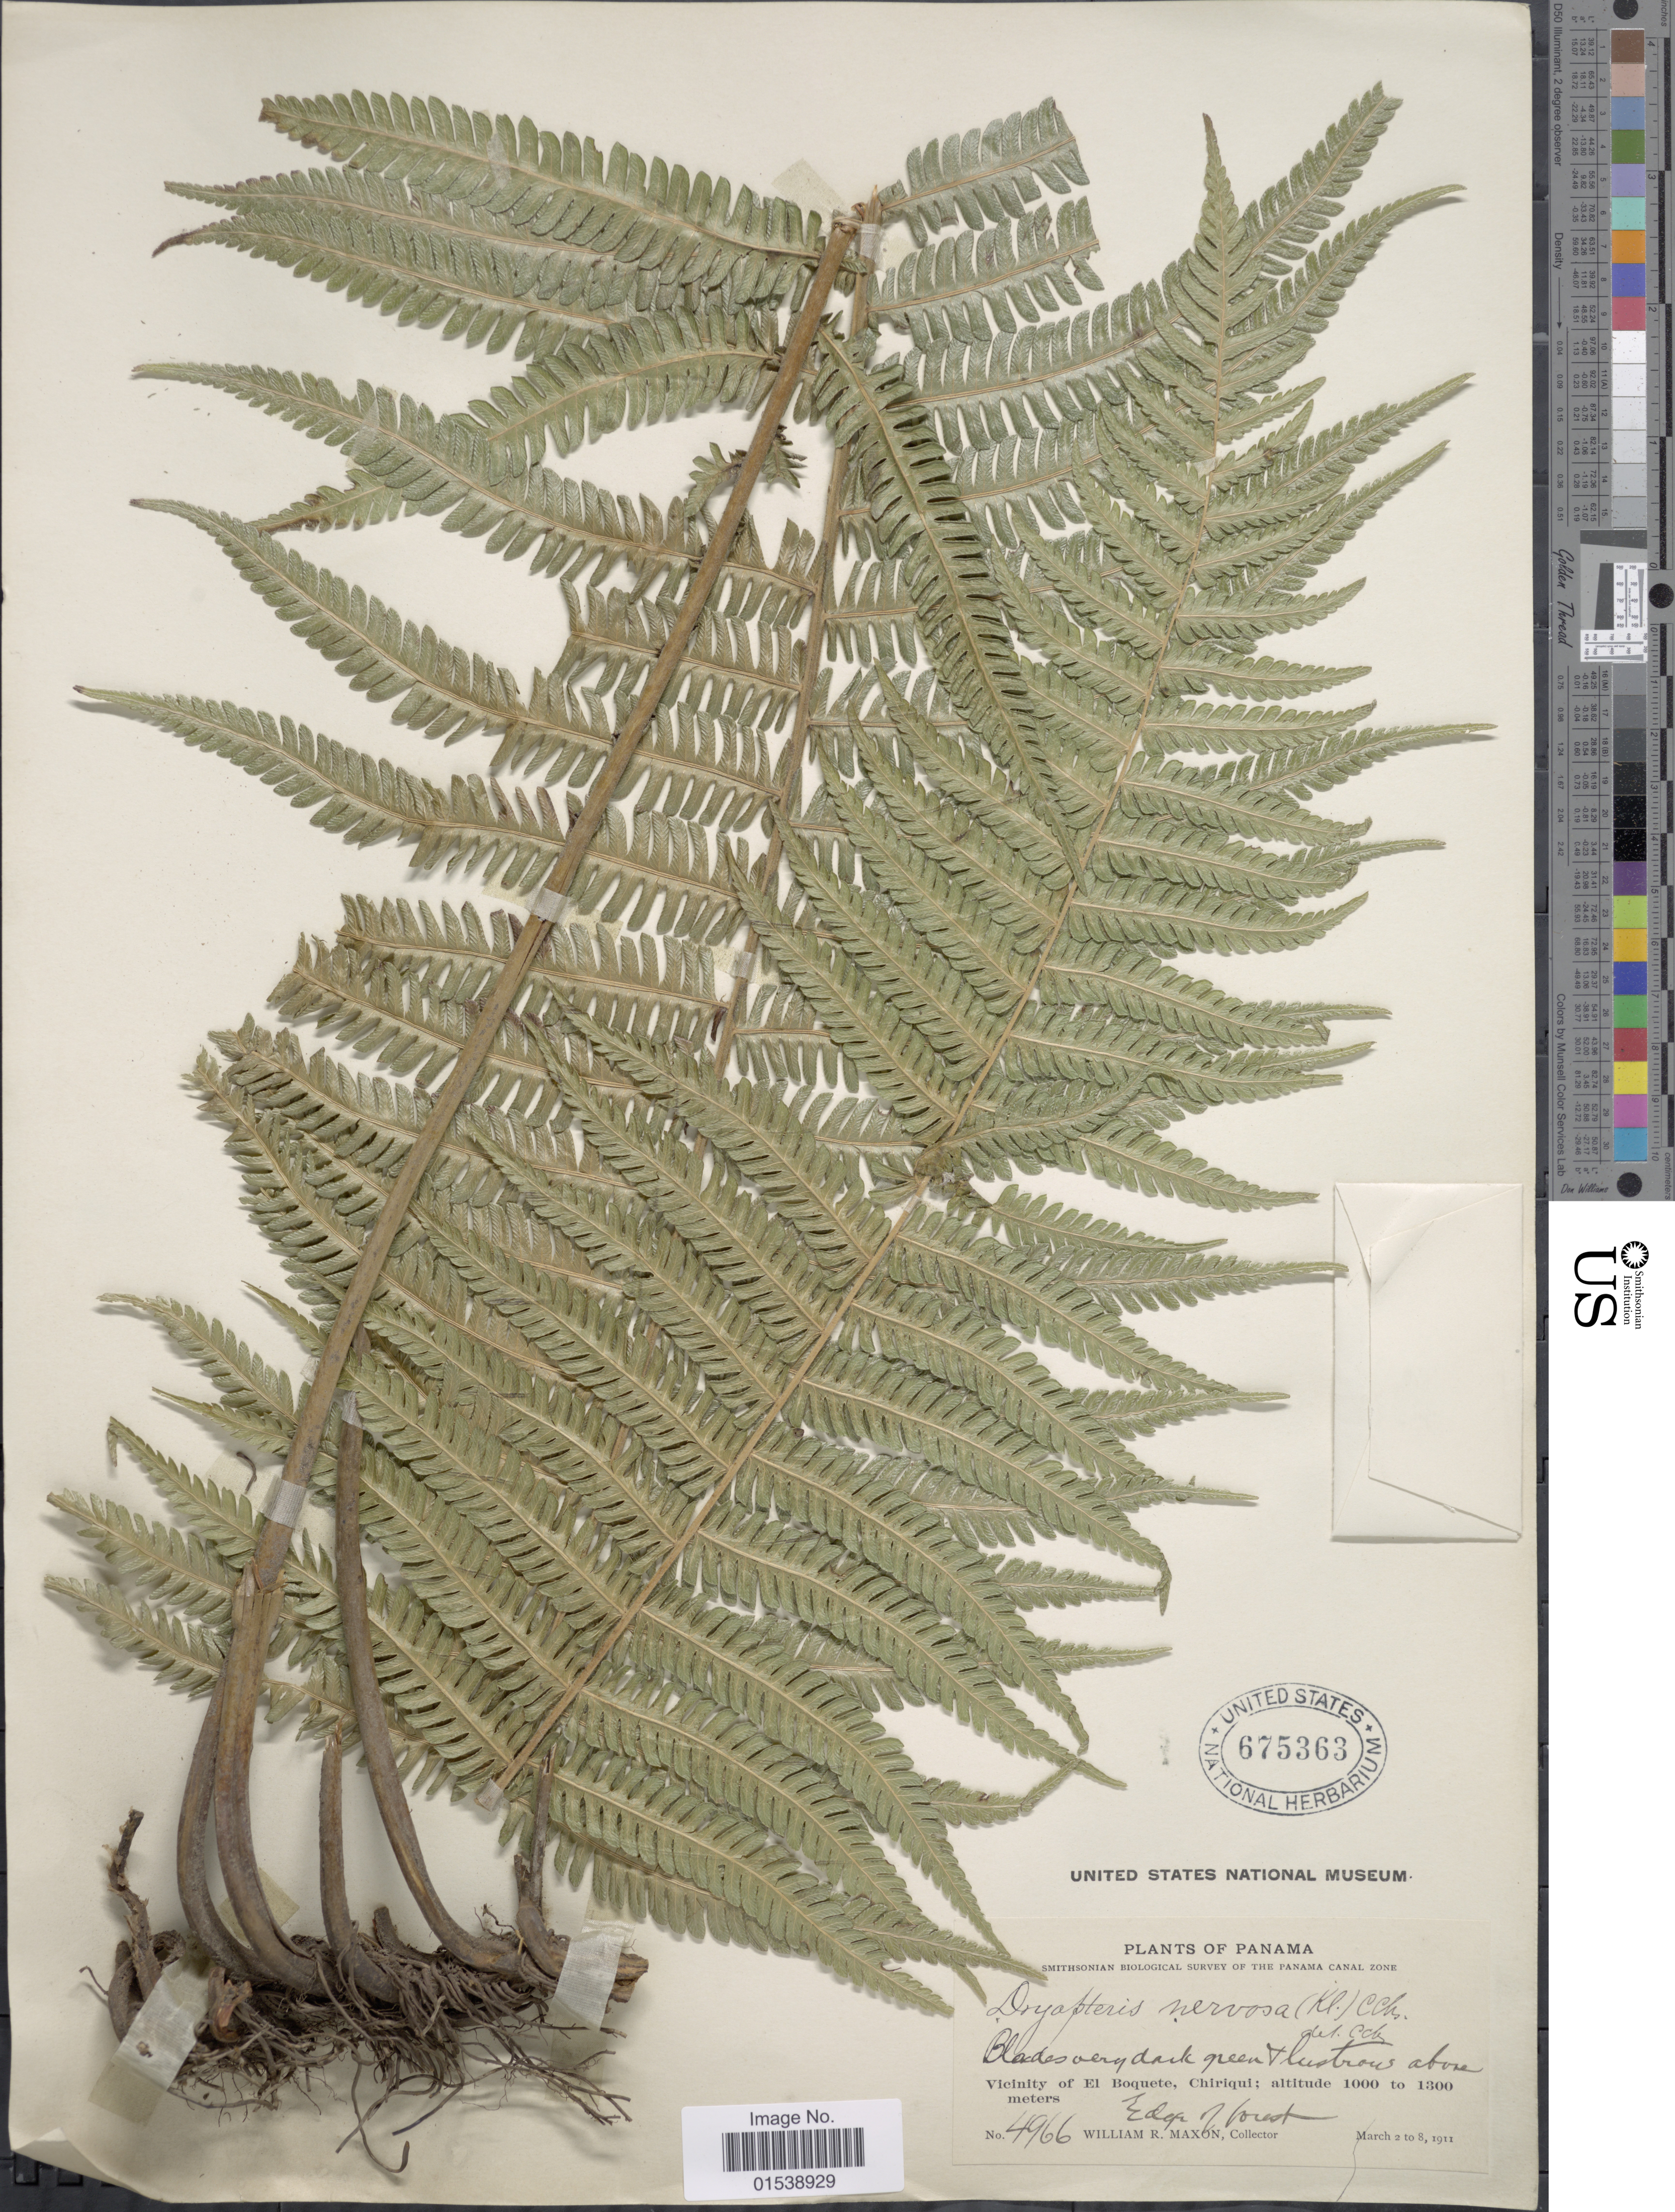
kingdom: Plantae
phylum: Tracheophyta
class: Polypodiopsida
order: Polypodiales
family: Thelypteridaceae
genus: Amauropelta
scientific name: Amauropelta rudis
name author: (Kunze) Pic. Serm.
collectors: W. R. Maxon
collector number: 4966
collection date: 1911-03-02/1911-03-08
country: Panama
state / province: Chiriqui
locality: Vicinity of El Boquete, Chiriqui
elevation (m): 1000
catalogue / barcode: US 675363